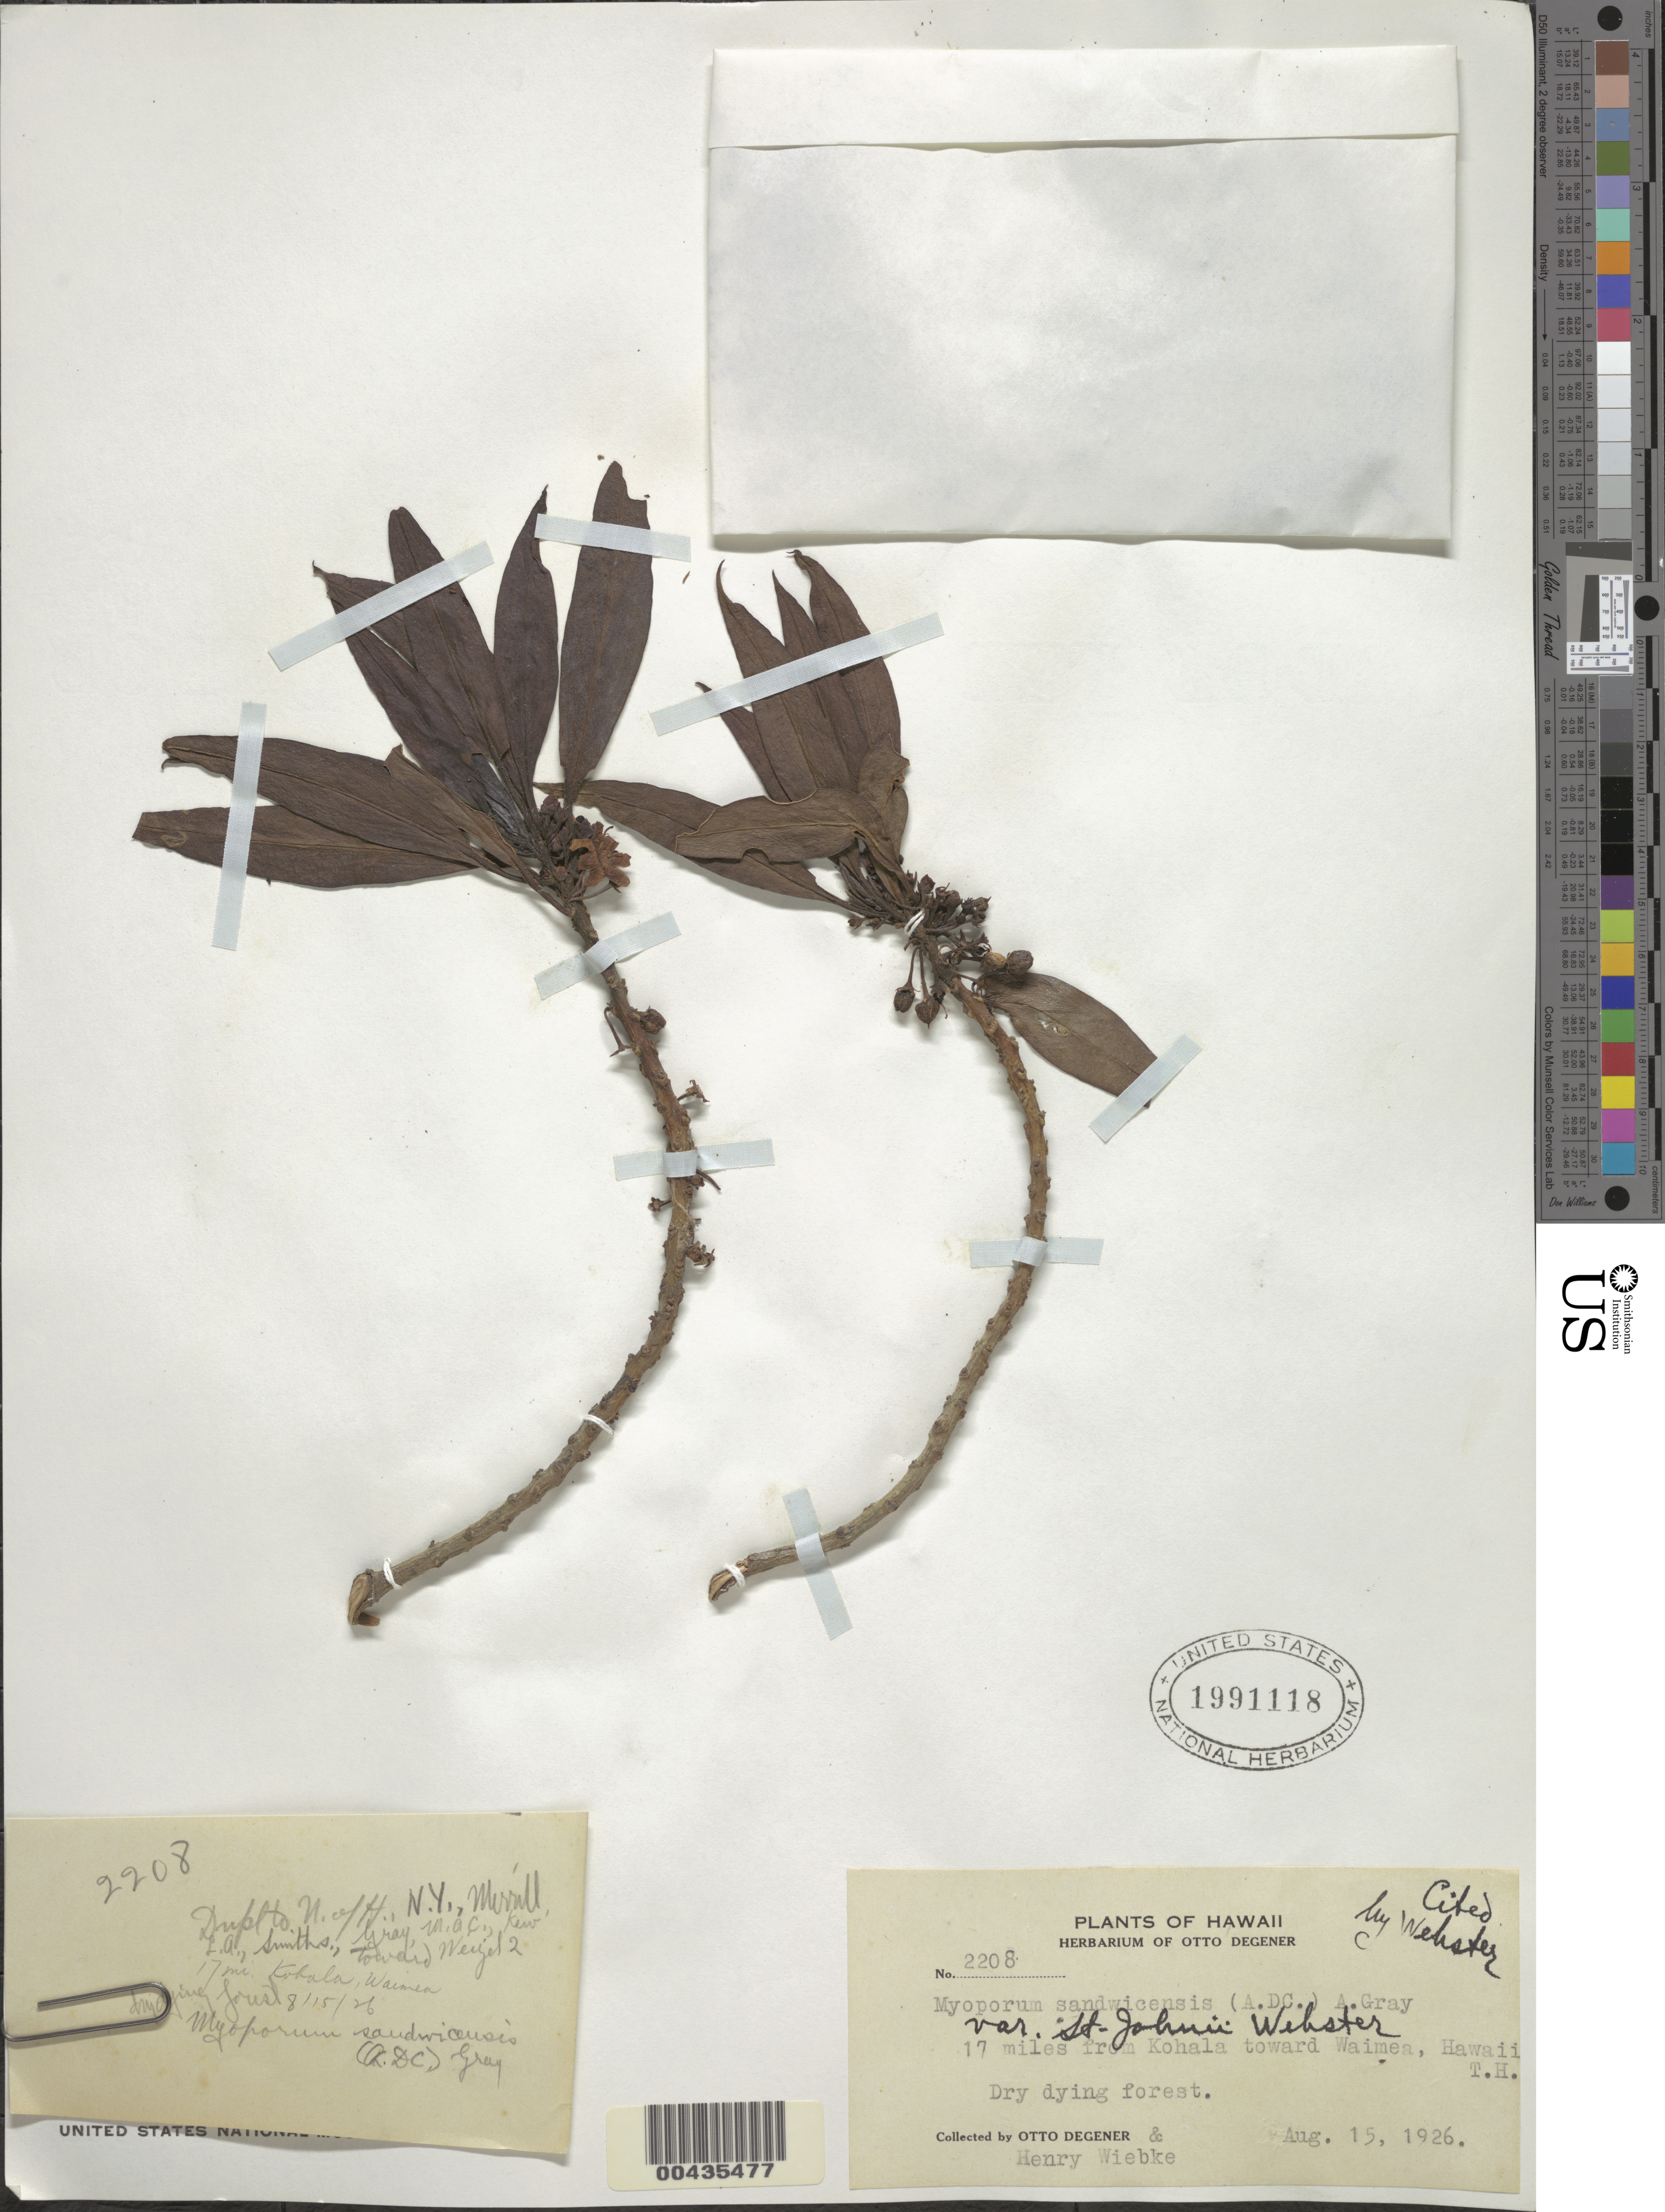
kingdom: Plantae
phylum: Tracheophyta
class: Magnoliopsida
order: Lamiales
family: Scrophulariaceae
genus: Myoporum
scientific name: Myoporum sandwicense subsp. sandwicense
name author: A. Gray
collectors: O. Degener & H. Wiebke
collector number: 2208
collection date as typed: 15 Aug 1926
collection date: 1926-08-15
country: United States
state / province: Hawaii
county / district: Hawaii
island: Hawaii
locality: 17 mi from Kohala toward Waimea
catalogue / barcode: US 1991118